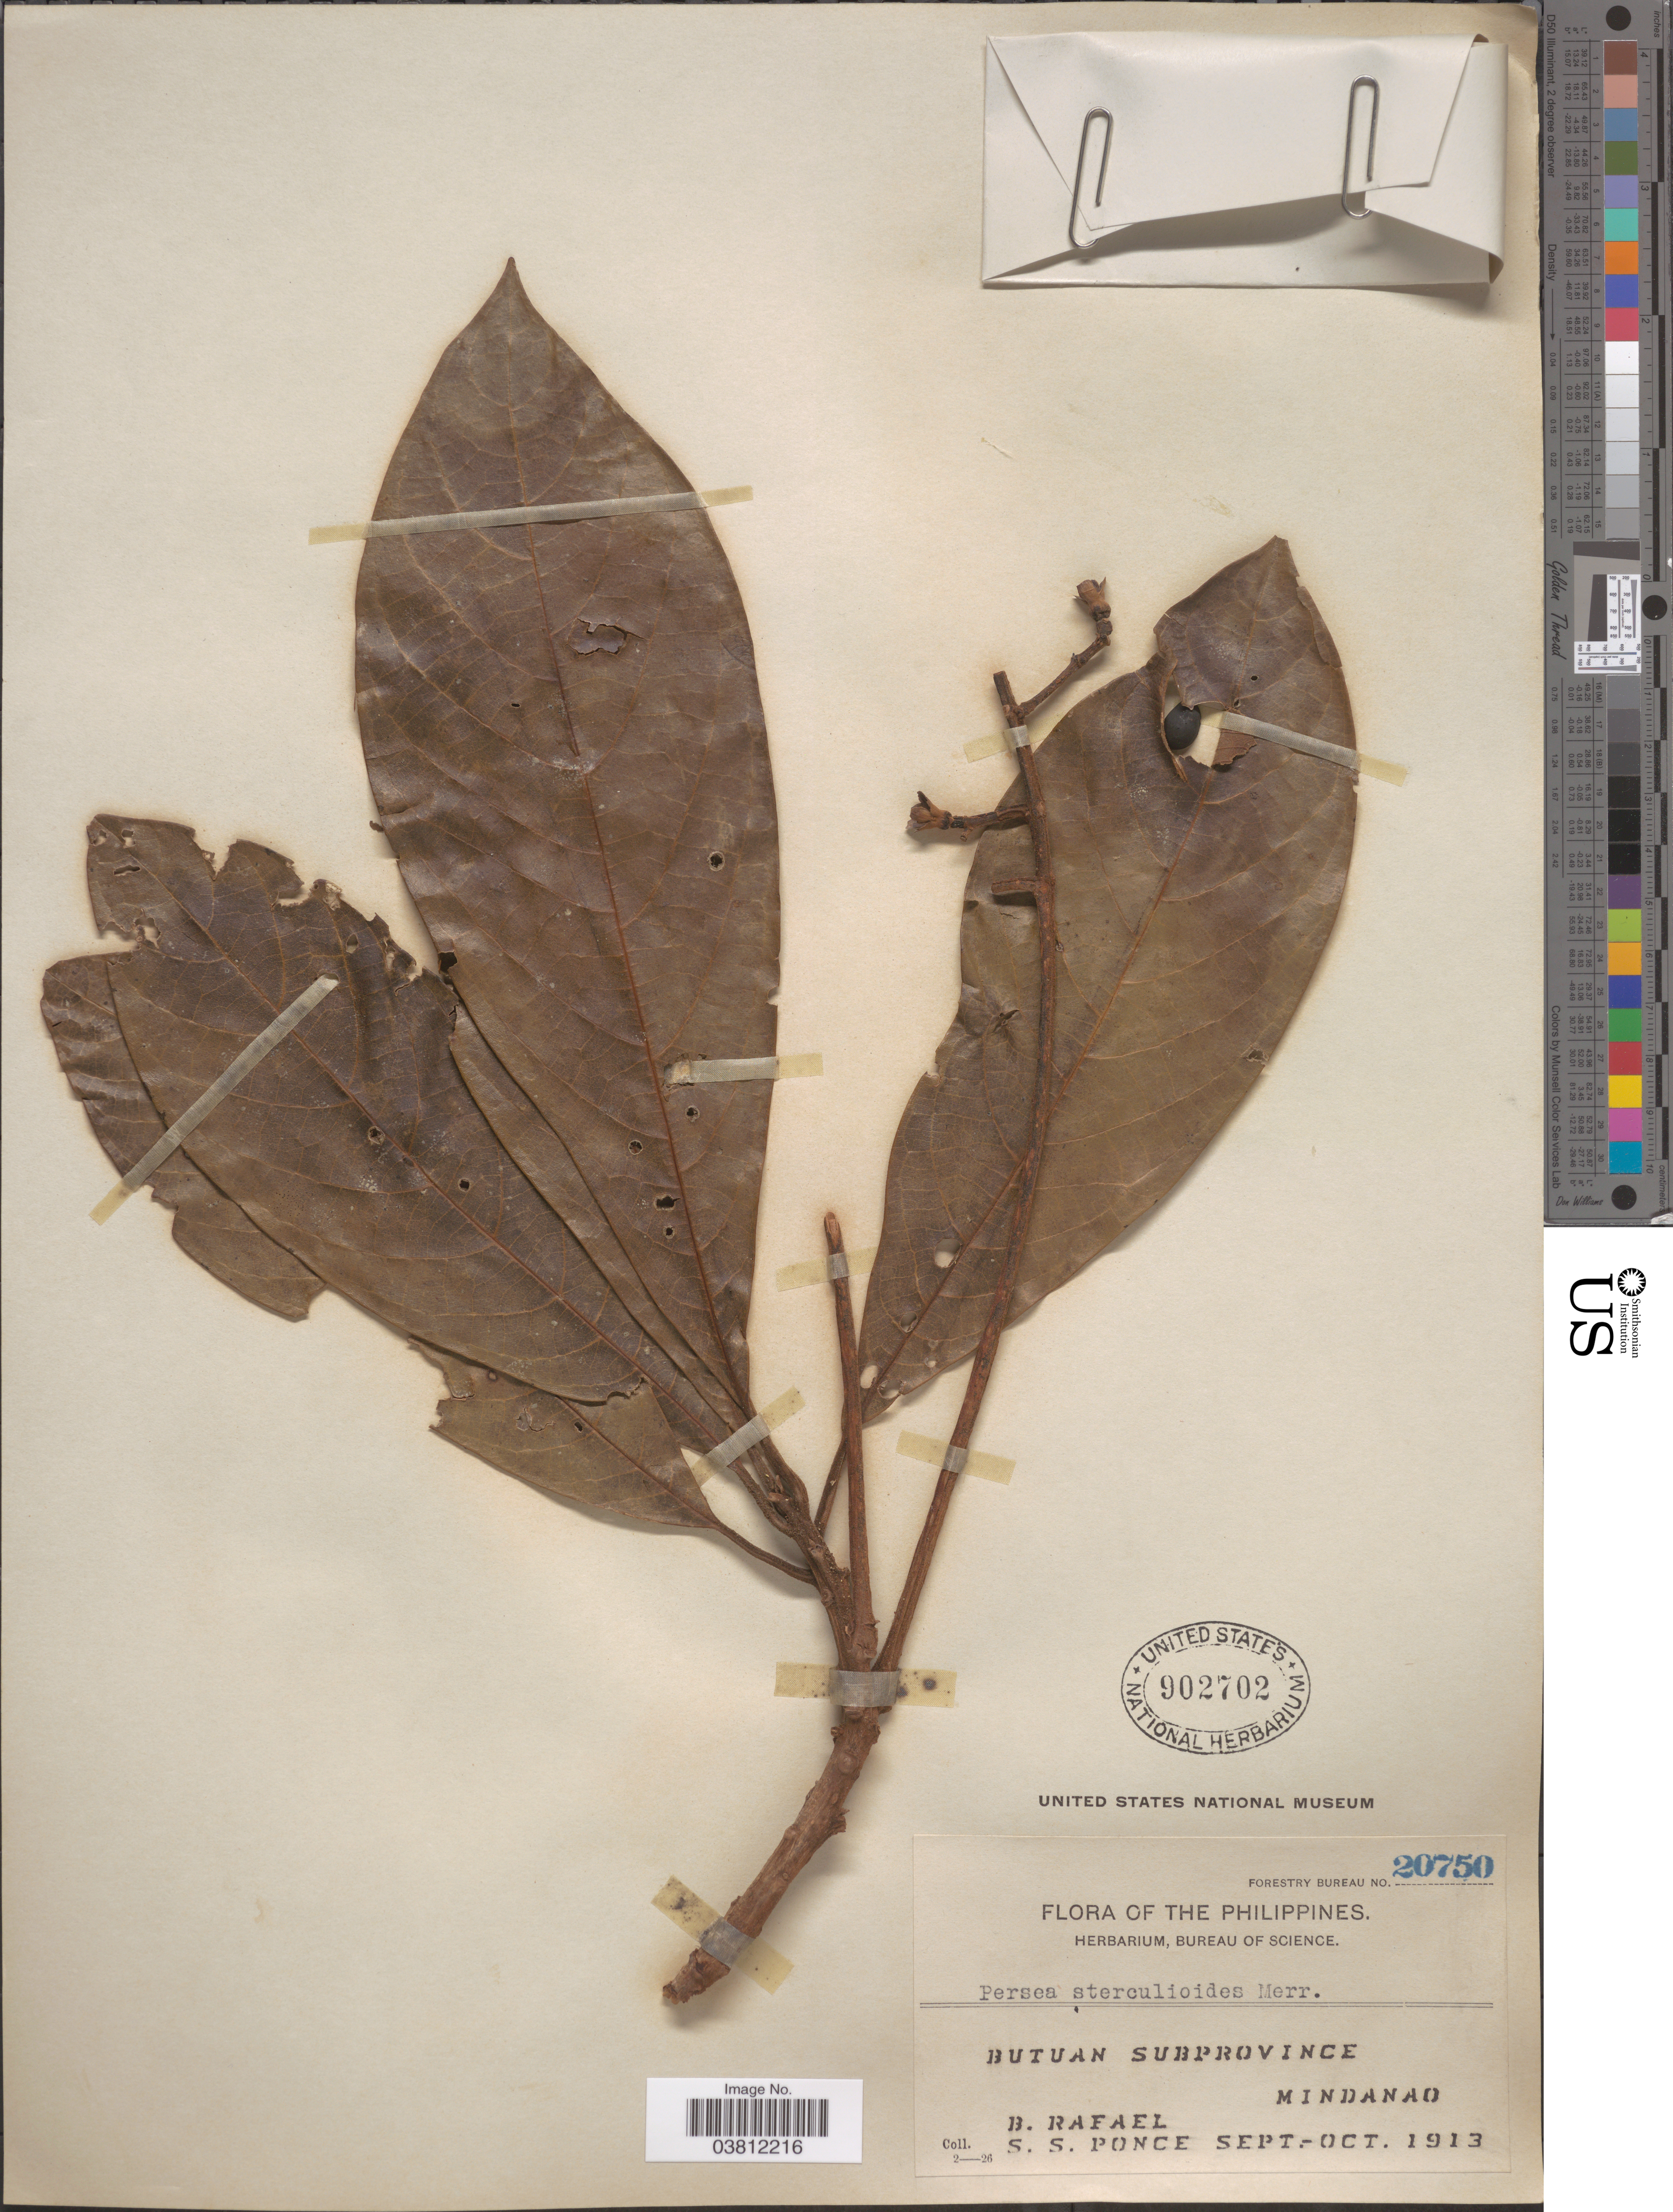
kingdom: Plantae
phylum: Tracheophyta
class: Magnoliopsida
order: Laurales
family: Lauraceae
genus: Phoebe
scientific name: Phoebe sterculioides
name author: Elmer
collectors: B. Rafael & S. Ponce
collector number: Forestry Bureau 20750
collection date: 1913-09/1913-10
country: Philippines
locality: Butuan Subprovince. Mindanao.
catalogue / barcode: US 902702